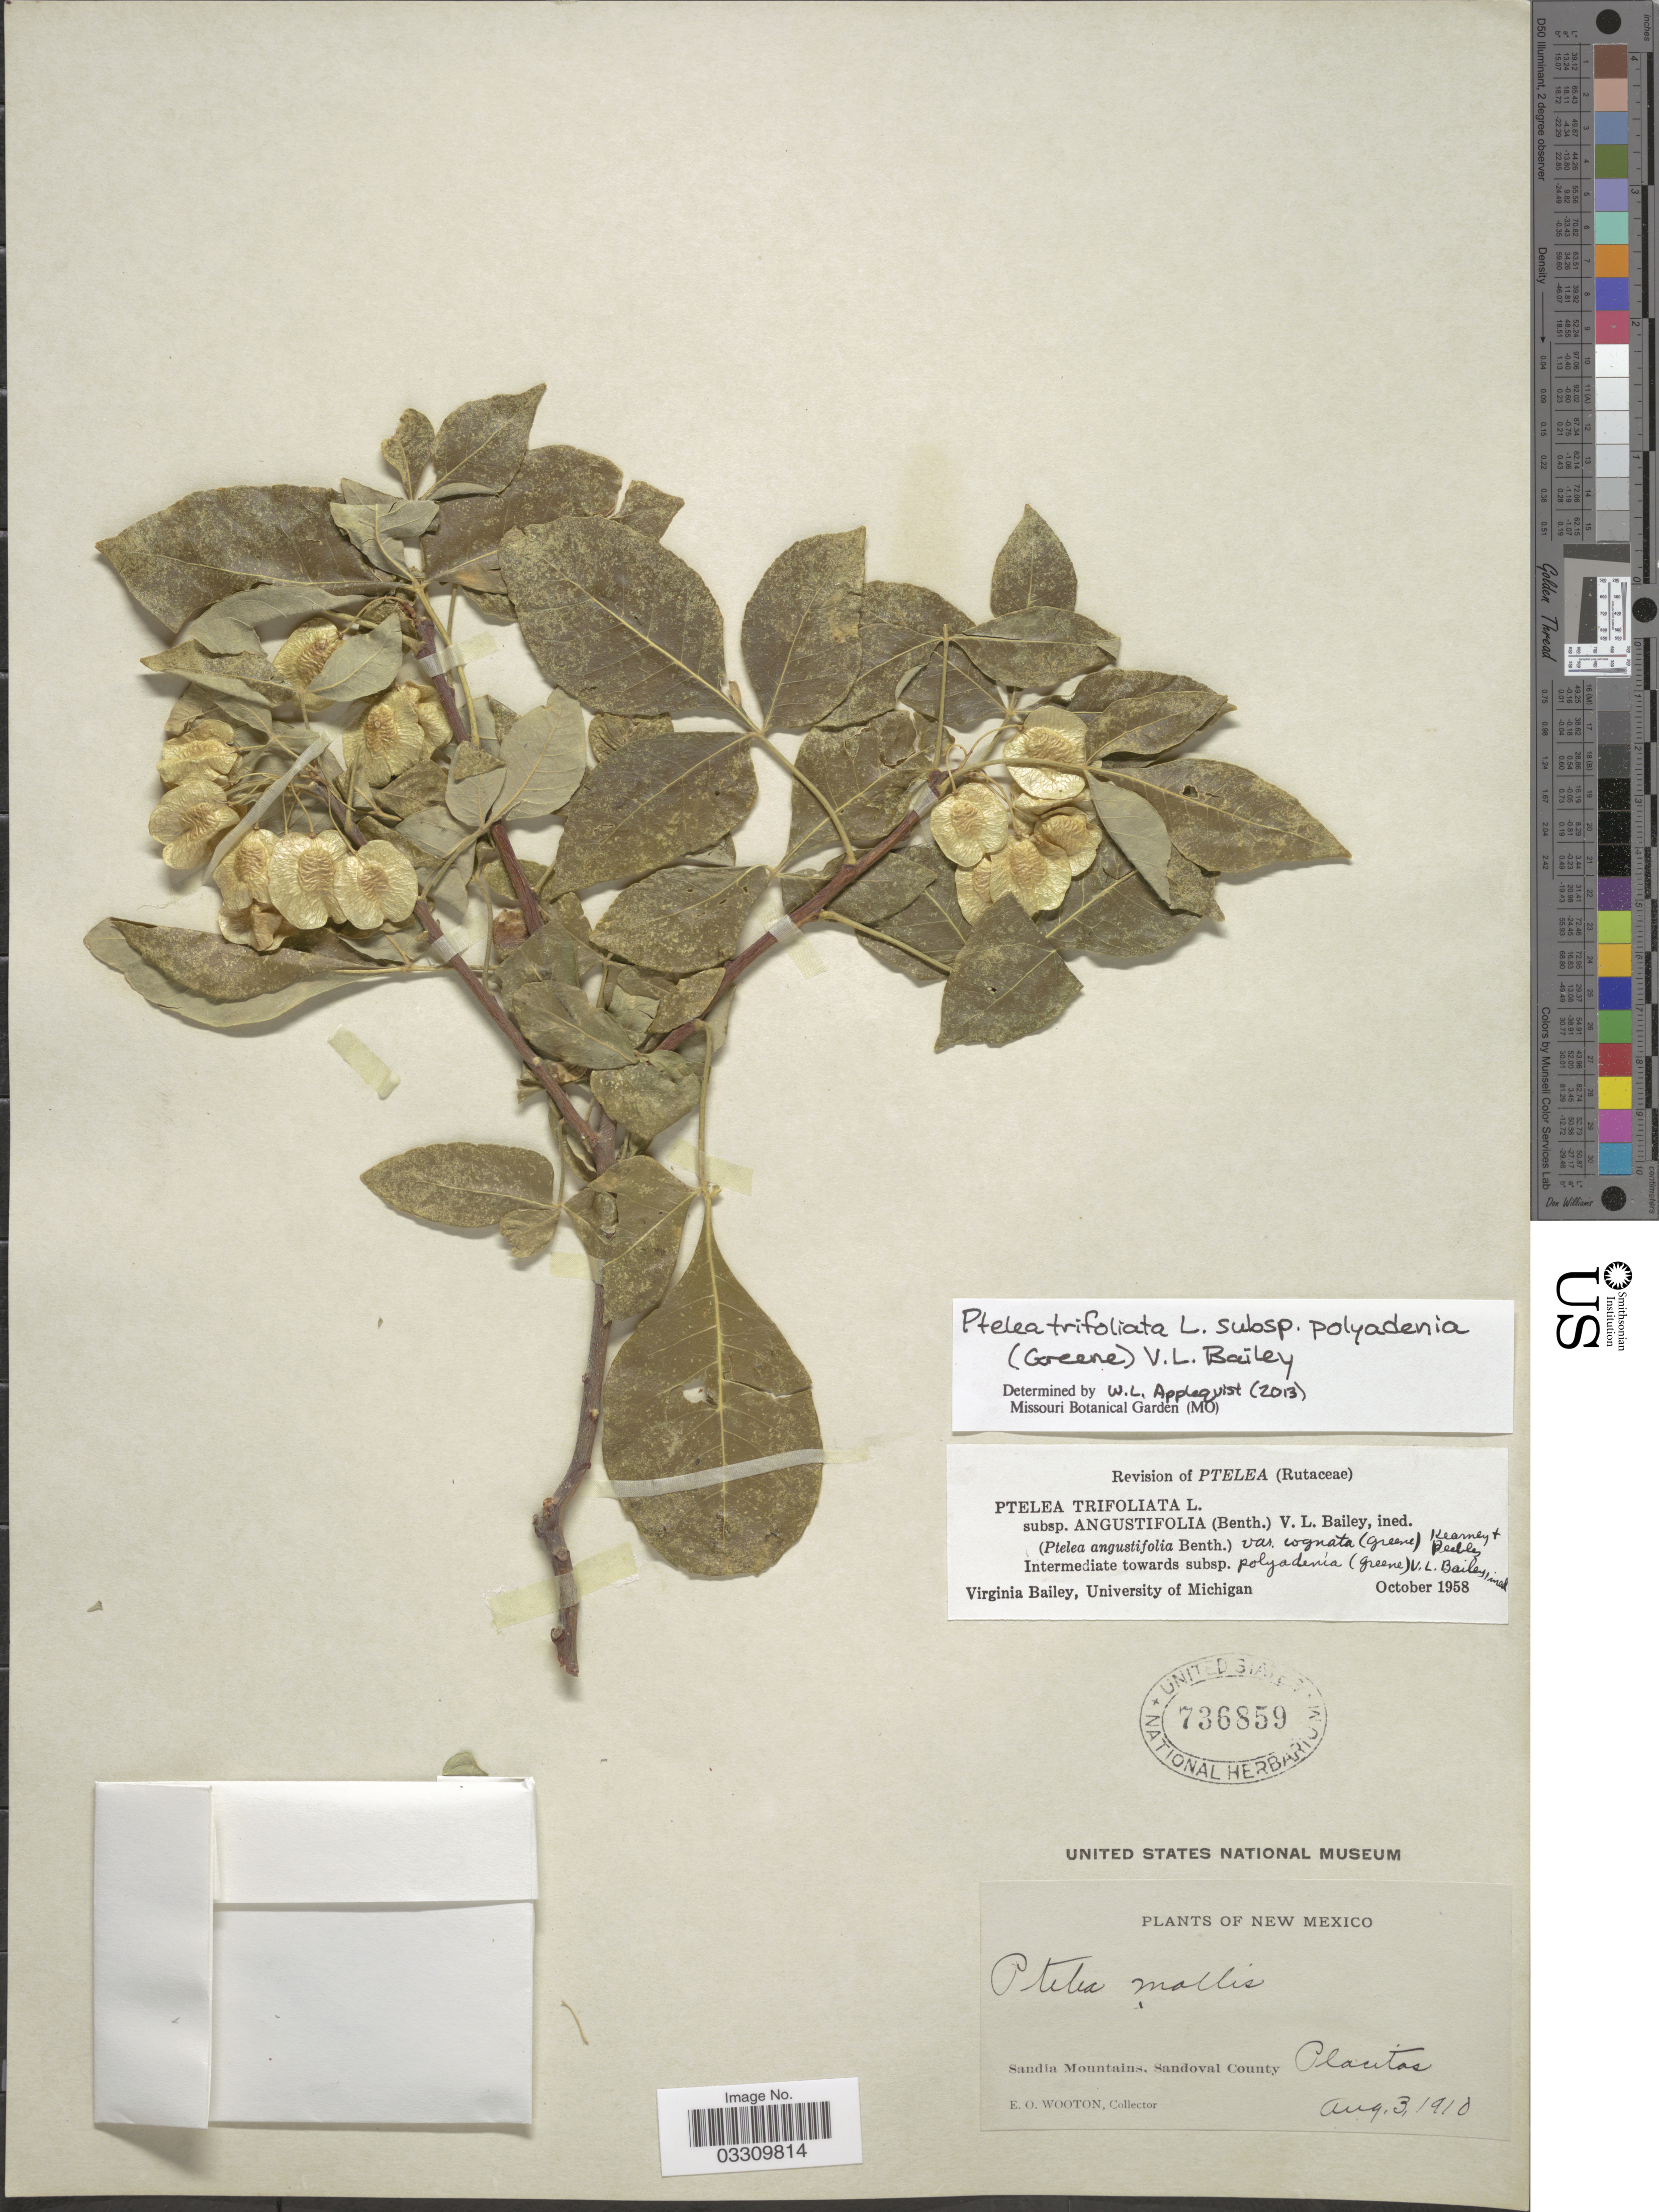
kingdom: Plantae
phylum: Tracheophyta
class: Magnoliopsida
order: Sapindales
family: Rutaceae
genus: Ptelea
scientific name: Ptelea trifoliata subsp. polyadenia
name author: (Greene) V. L. Bailey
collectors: E. O. Wooton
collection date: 1910-08-03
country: United States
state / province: New Mexico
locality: Sandia Mountains, Sandoval County Plantas.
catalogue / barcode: US 736859